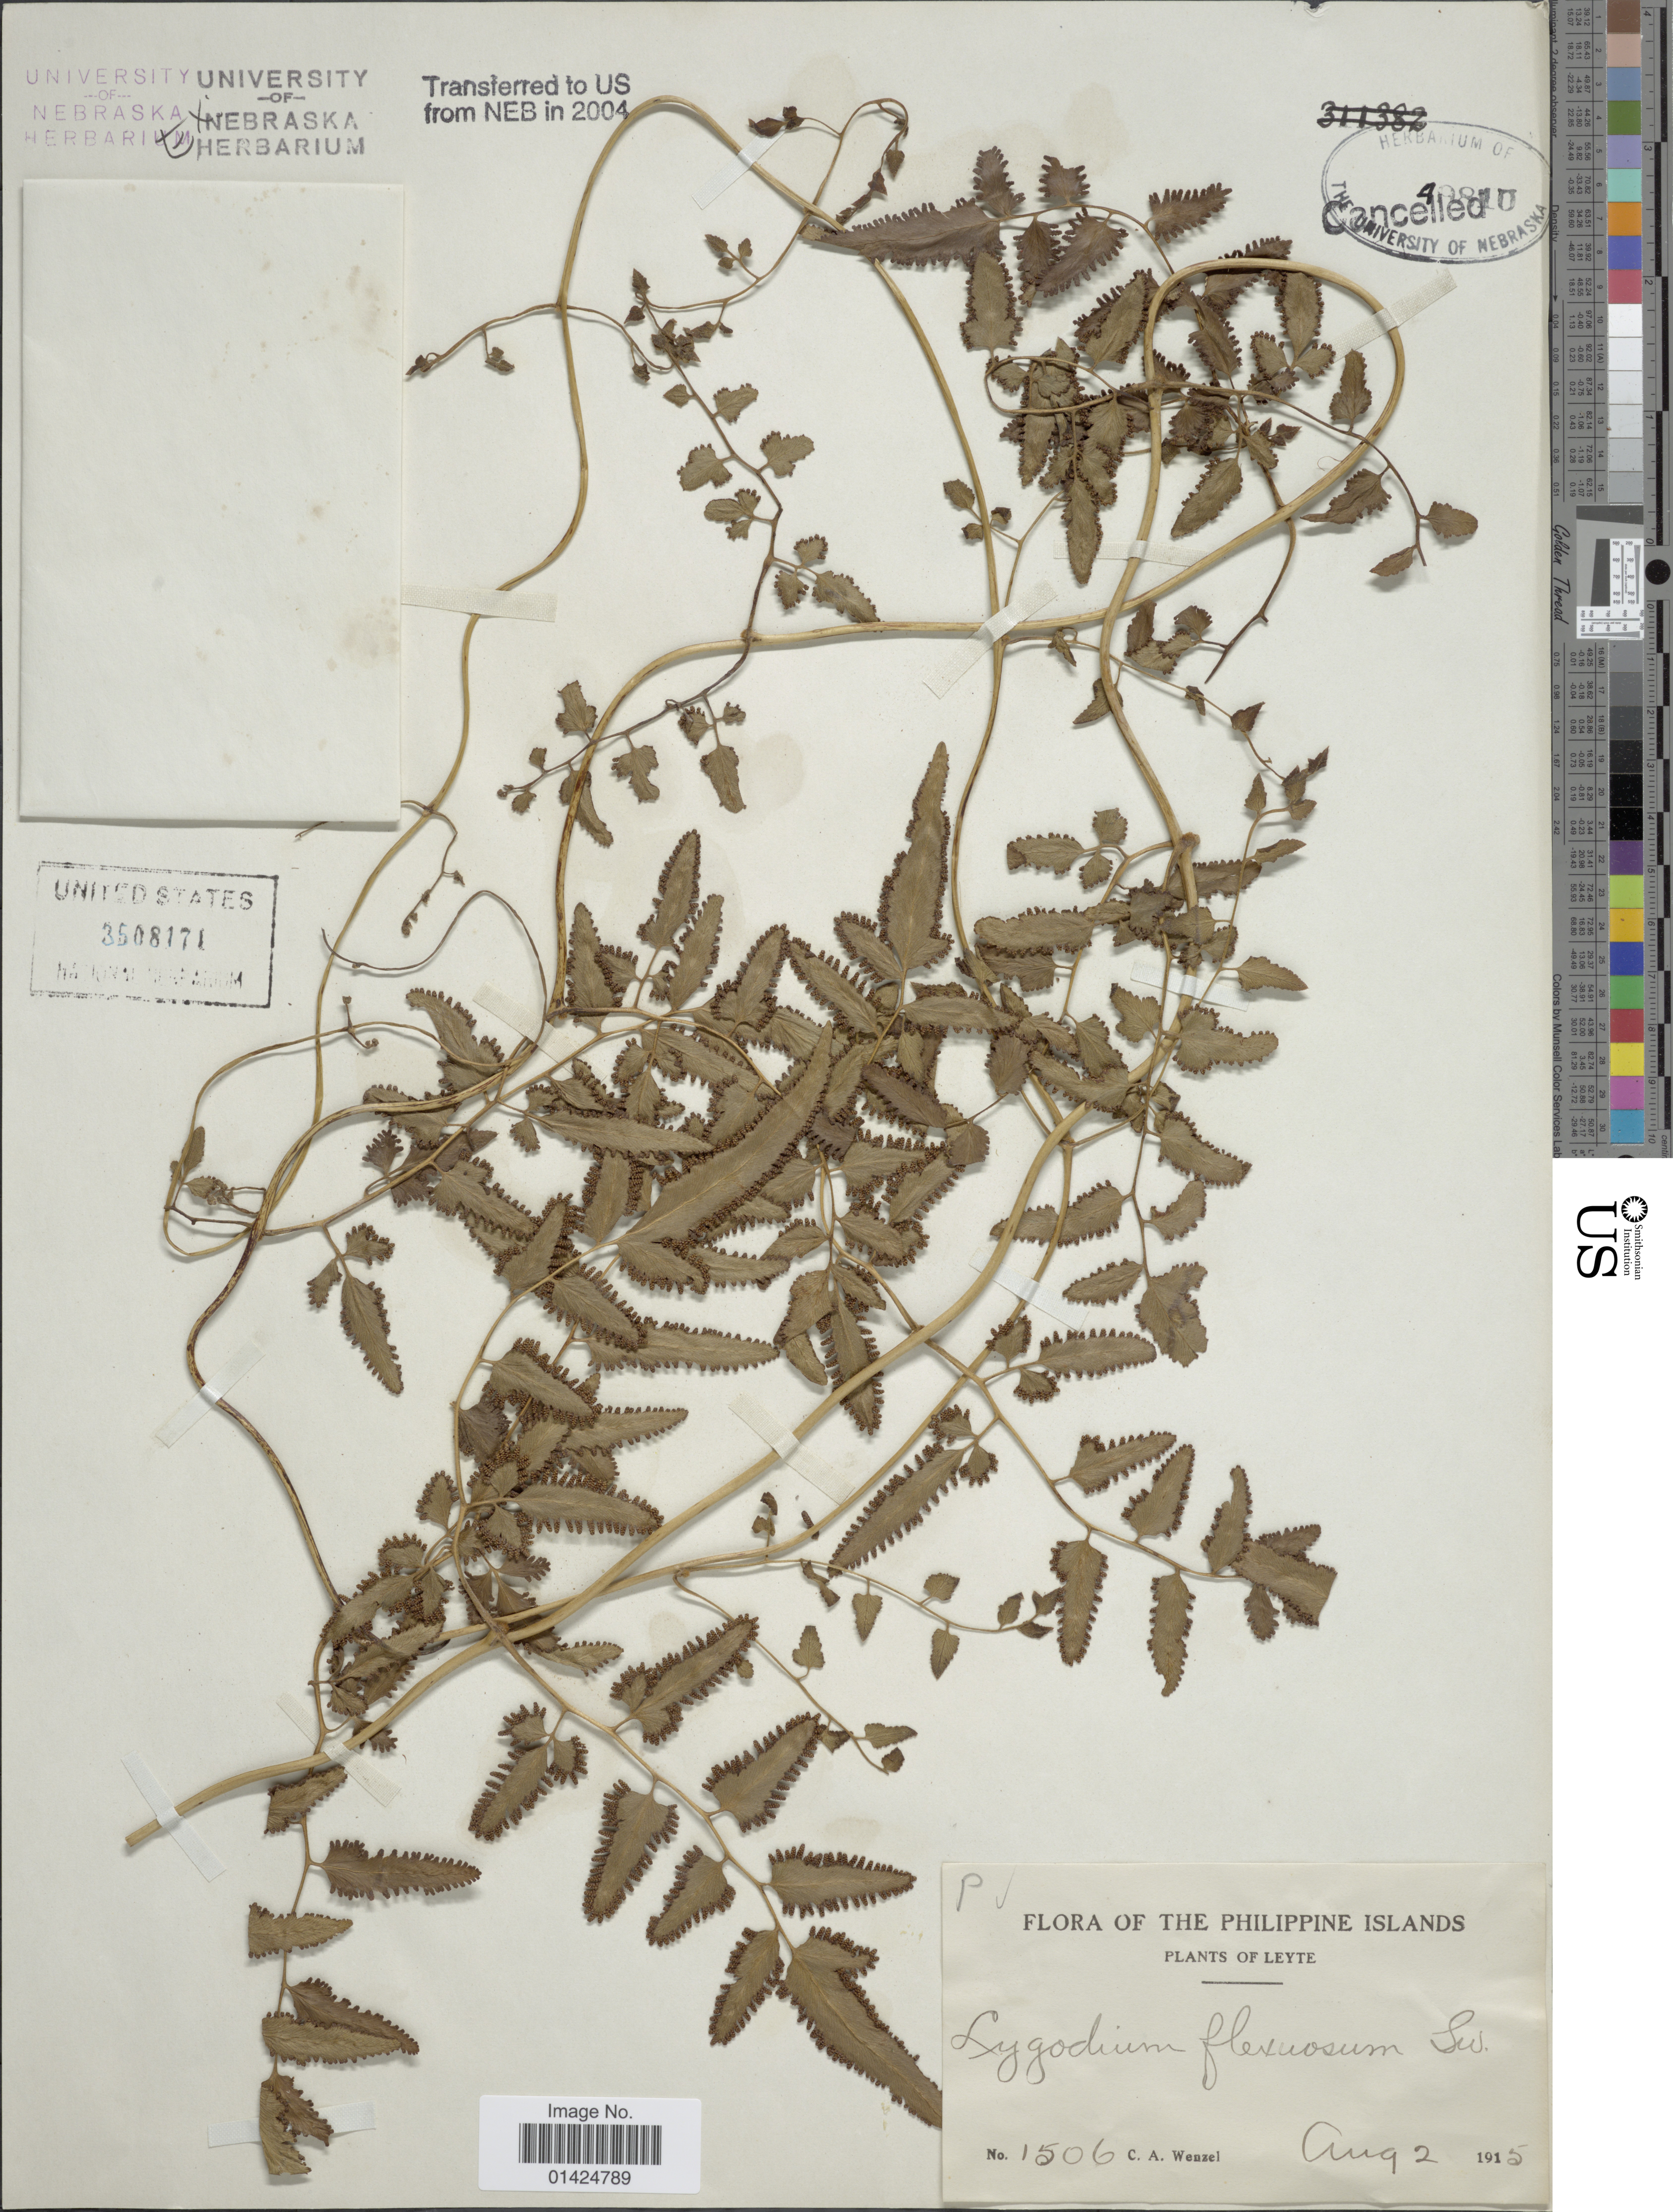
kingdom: Plantae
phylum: Tracheophyta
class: Polypodiopsida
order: Schizaeales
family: Lygodiaceae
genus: Lygodium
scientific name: Lygodium flexuosum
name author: Sw.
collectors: C. Wenzel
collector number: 1506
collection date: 1915-08-02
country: Philippines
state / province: Eastern Visayas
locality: Leyte.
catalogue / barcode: US 3508171